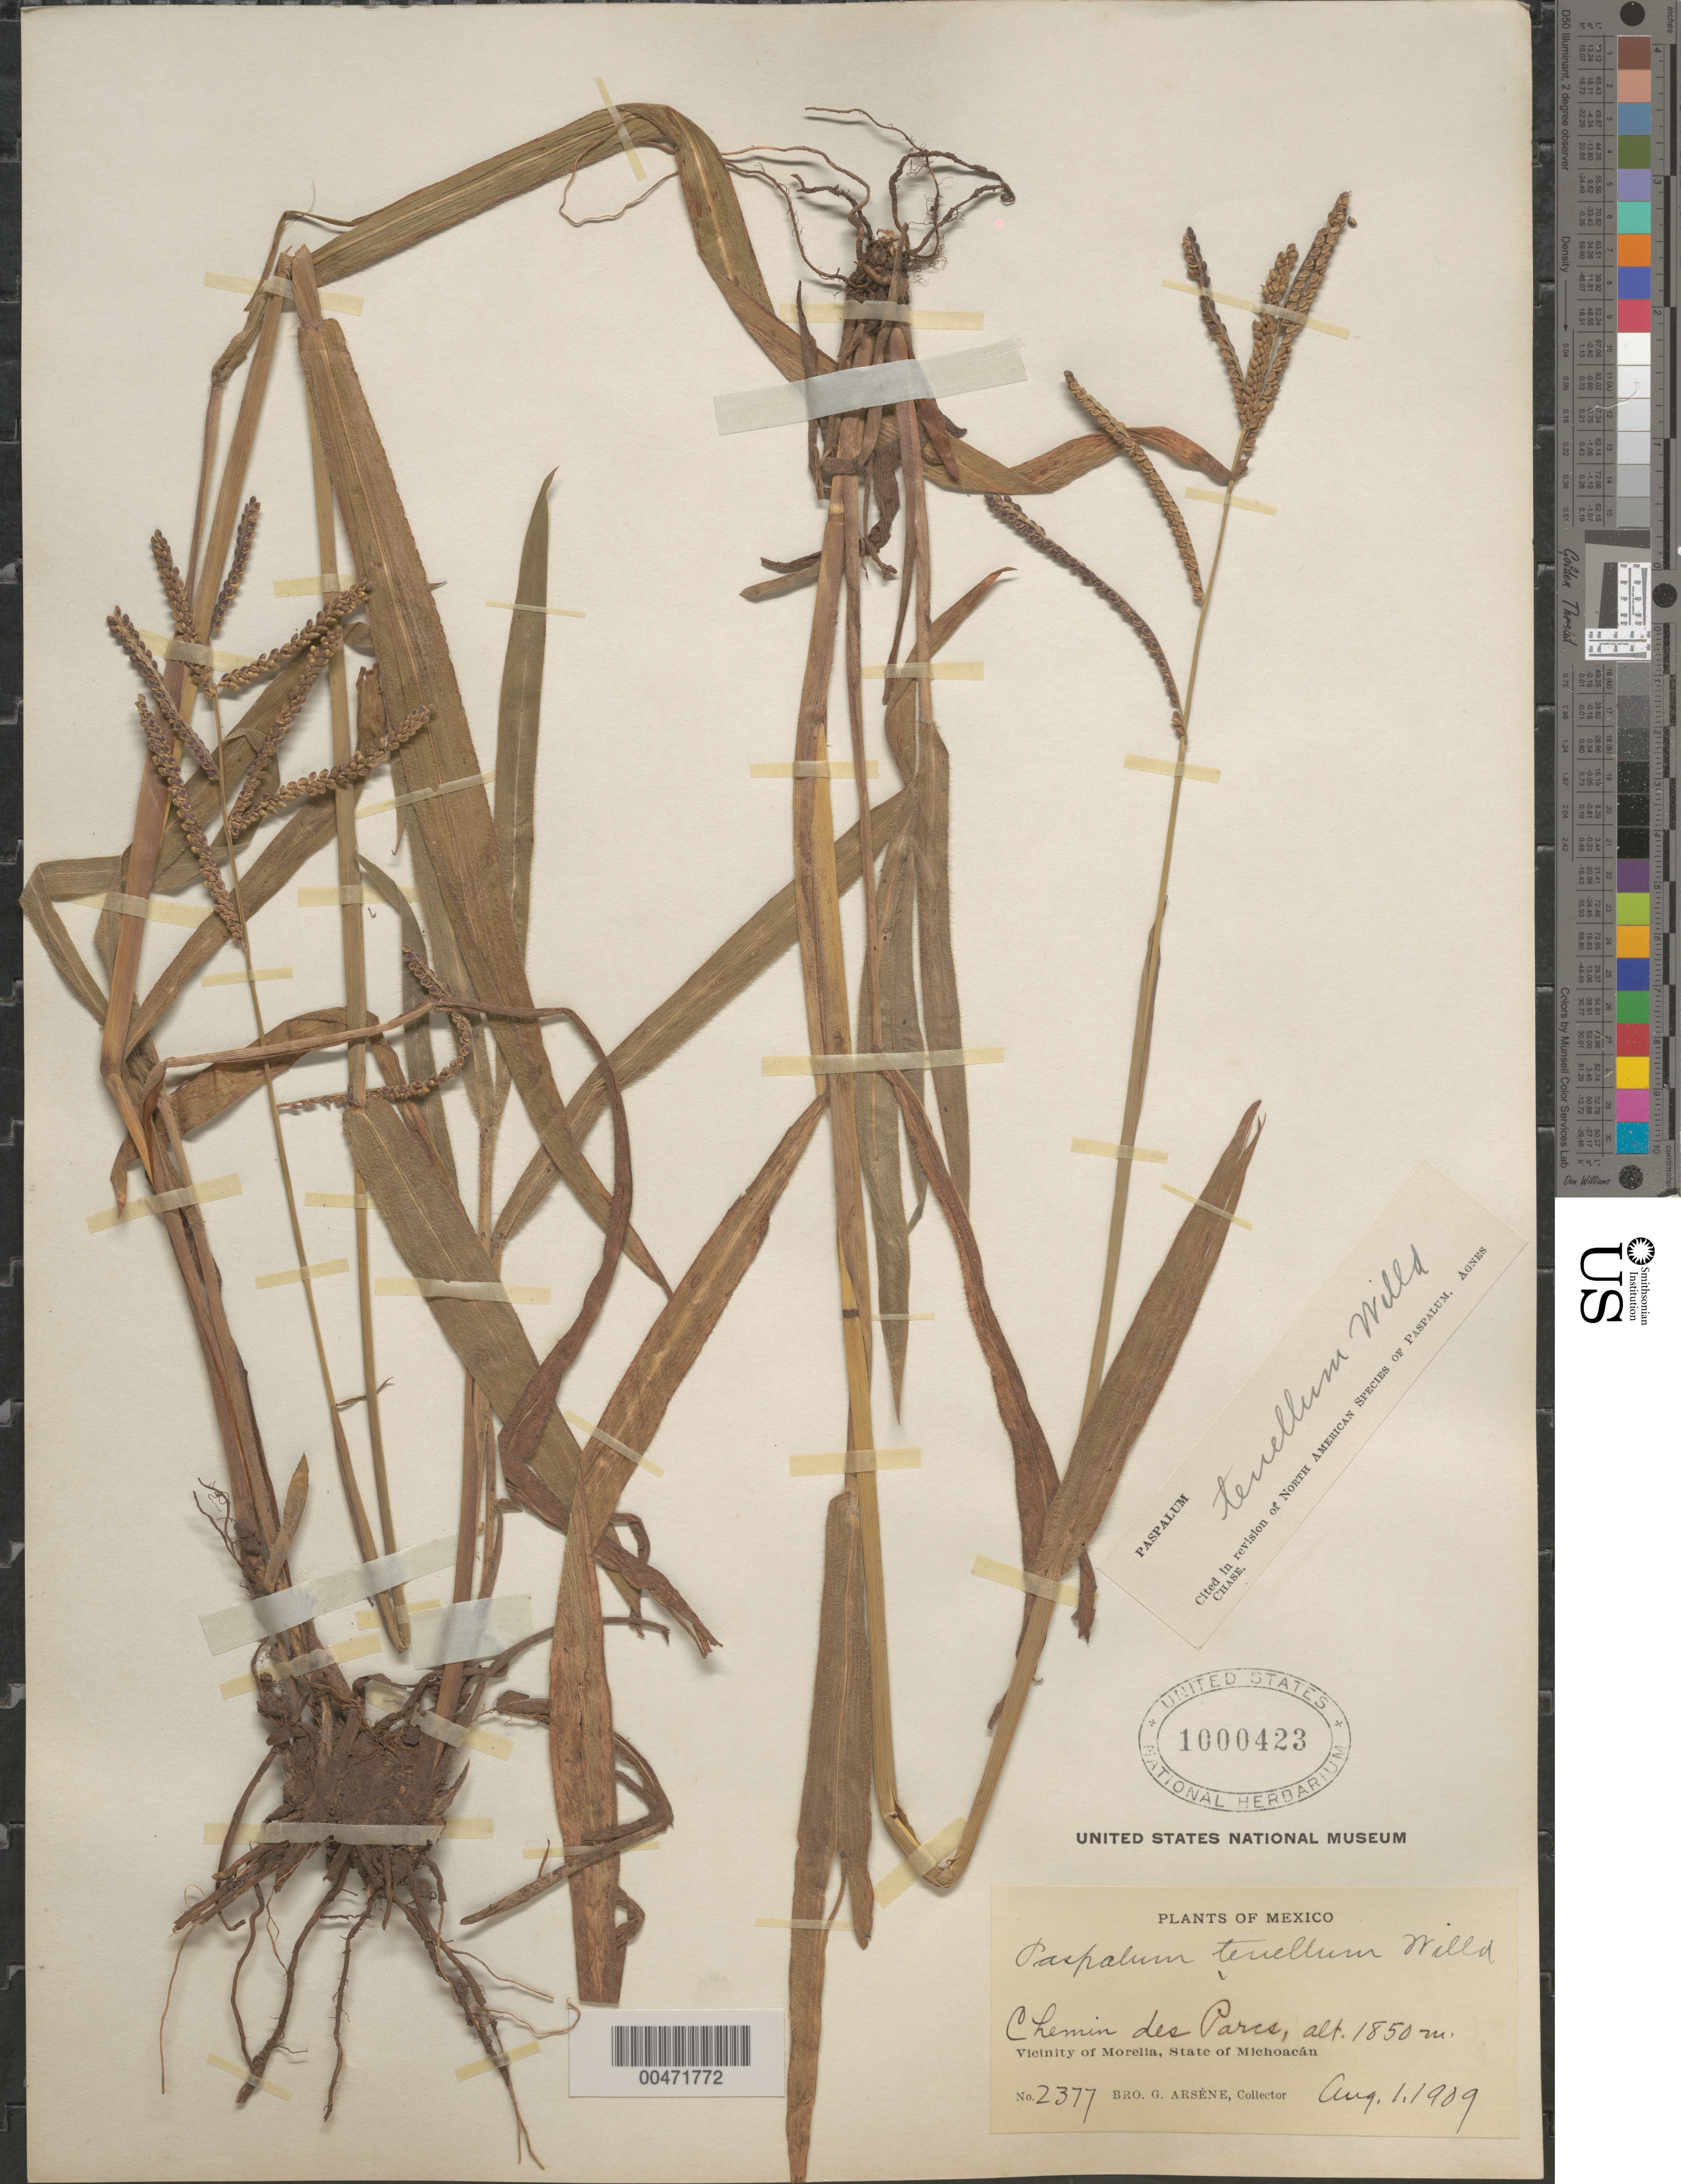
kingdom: Plantae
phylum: Tracheophyta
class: Liliopsida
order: Poales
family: Poaceae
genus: Paspalum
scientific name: Paspalum tenellum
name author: Willd.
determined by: Chase, [M.] Agnes, (US)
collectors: Bro. G. Arsène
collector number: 2377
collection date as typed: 1 Aug 1909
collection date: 1909-08-01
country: Mexico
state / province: Michoacán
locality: Chemin des Parcs, vicinity of Morelia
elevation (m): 1850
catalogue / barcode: US 1000423